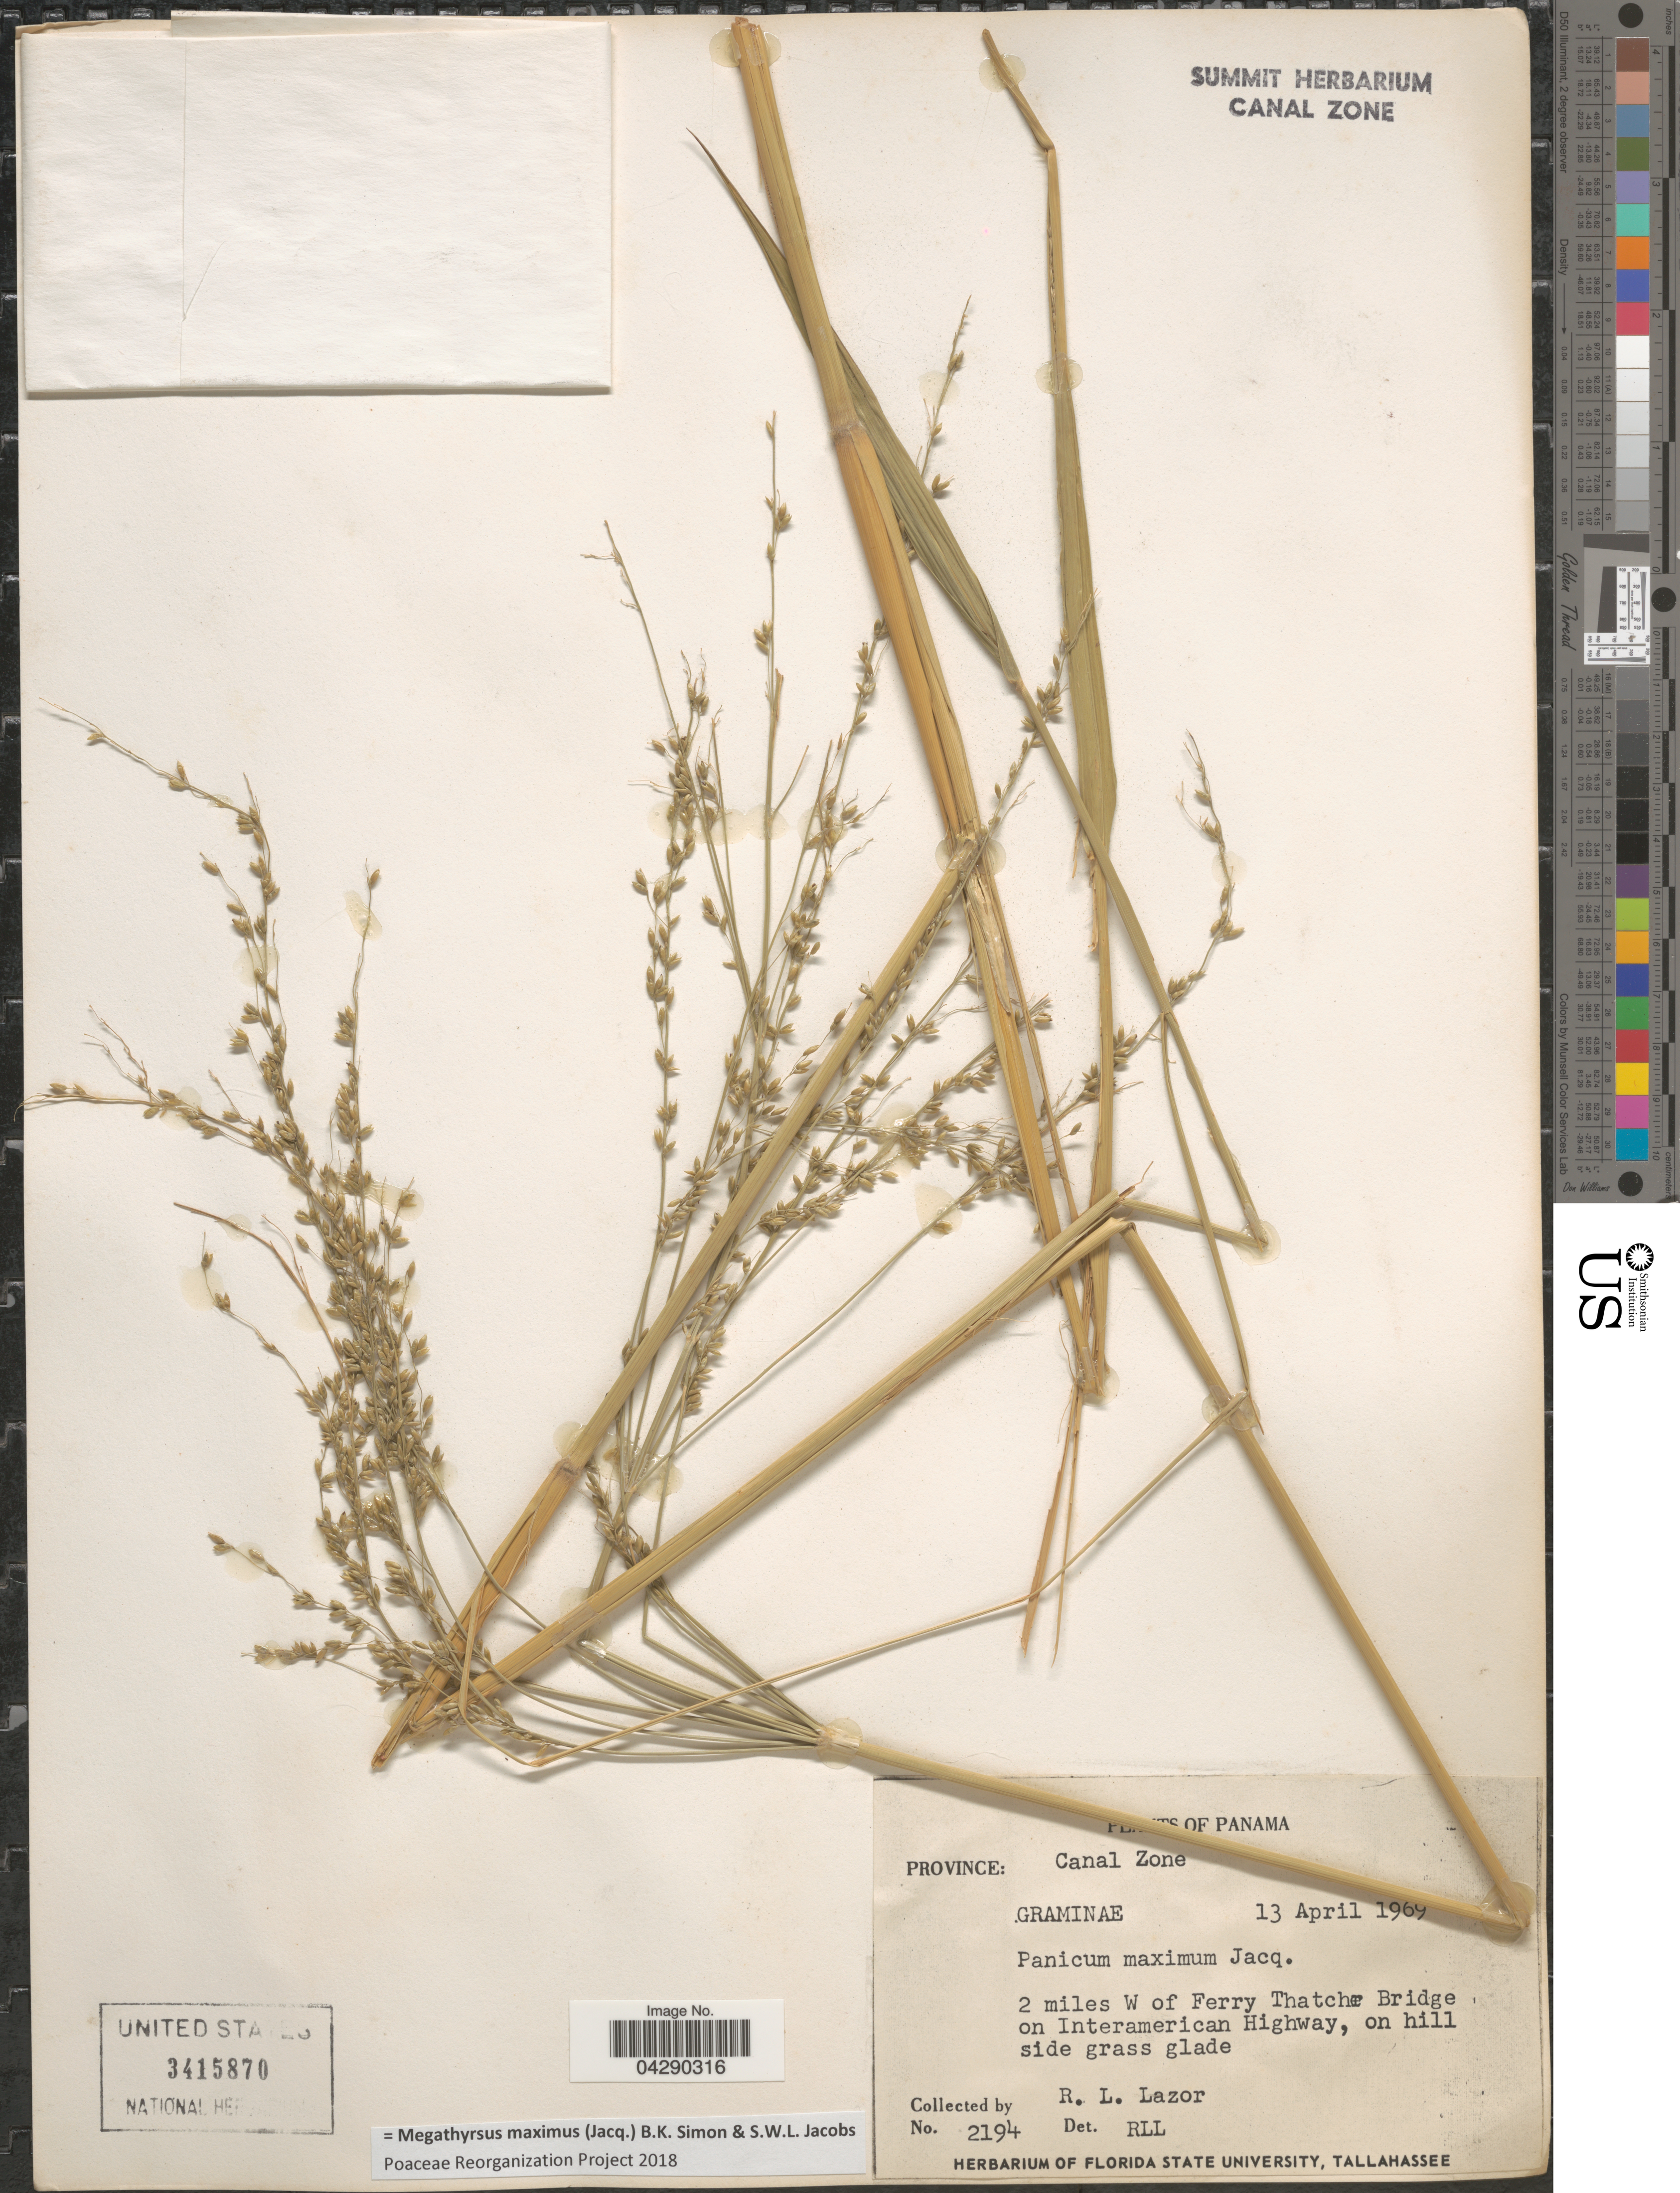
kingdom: Plantae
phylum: Tracheophyta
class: Liliopsida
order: Poales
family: Poaceae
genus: Megathyrsus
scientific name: Megathyrsus maximus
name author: (Jacq.) B.K. Simon & S.W.L. Jacobs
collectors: R. L. Lazor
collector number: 2194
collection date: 1969-04-13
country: Panama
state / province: Colón / Panamá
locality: Province: Canal Zone. 2 miles W of Ferry Thatche Bridge on Interamerican Highway, on hill side grass glade.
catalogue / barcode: US 3415870